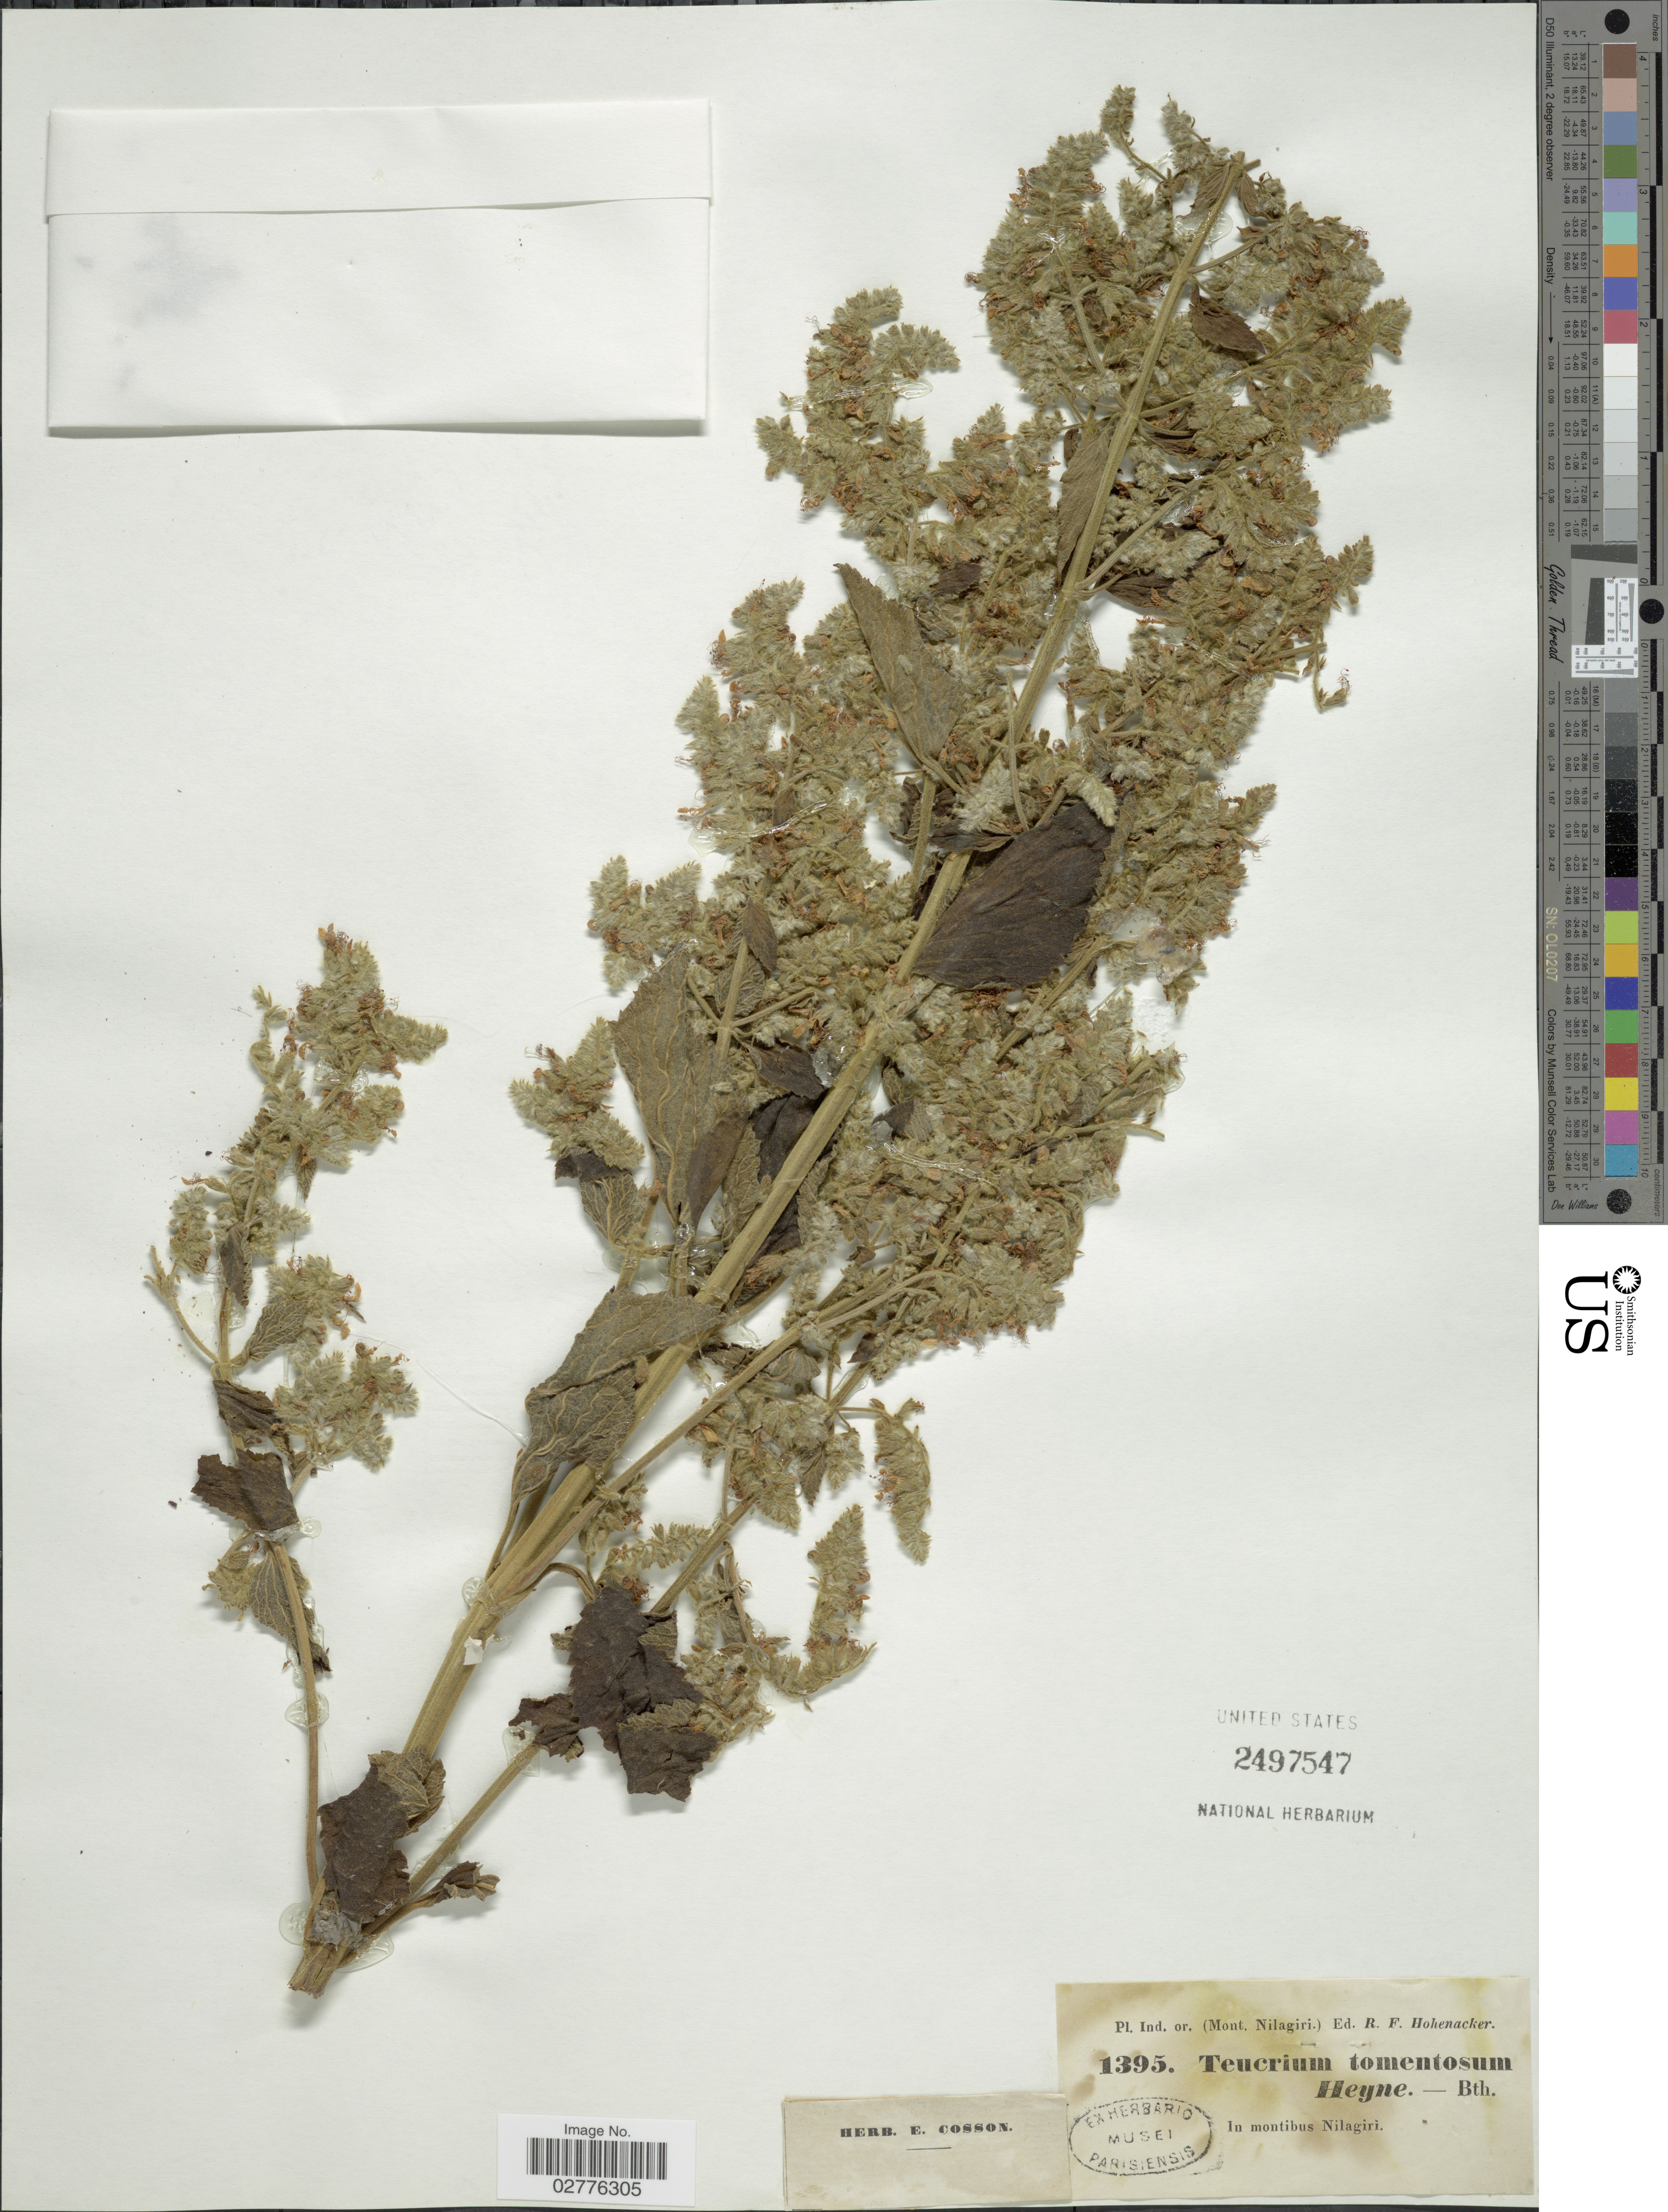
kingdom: Plantae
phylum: Tracheophyta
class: Magnoliopsida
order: Lamiales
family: Lamiaceae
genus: Teucrium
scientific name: Teucrium tomentosum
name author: Lam.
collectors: R. F. Hohenacker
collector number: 1395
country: India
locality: In montibus Nilagiri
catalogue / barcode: US 2497547